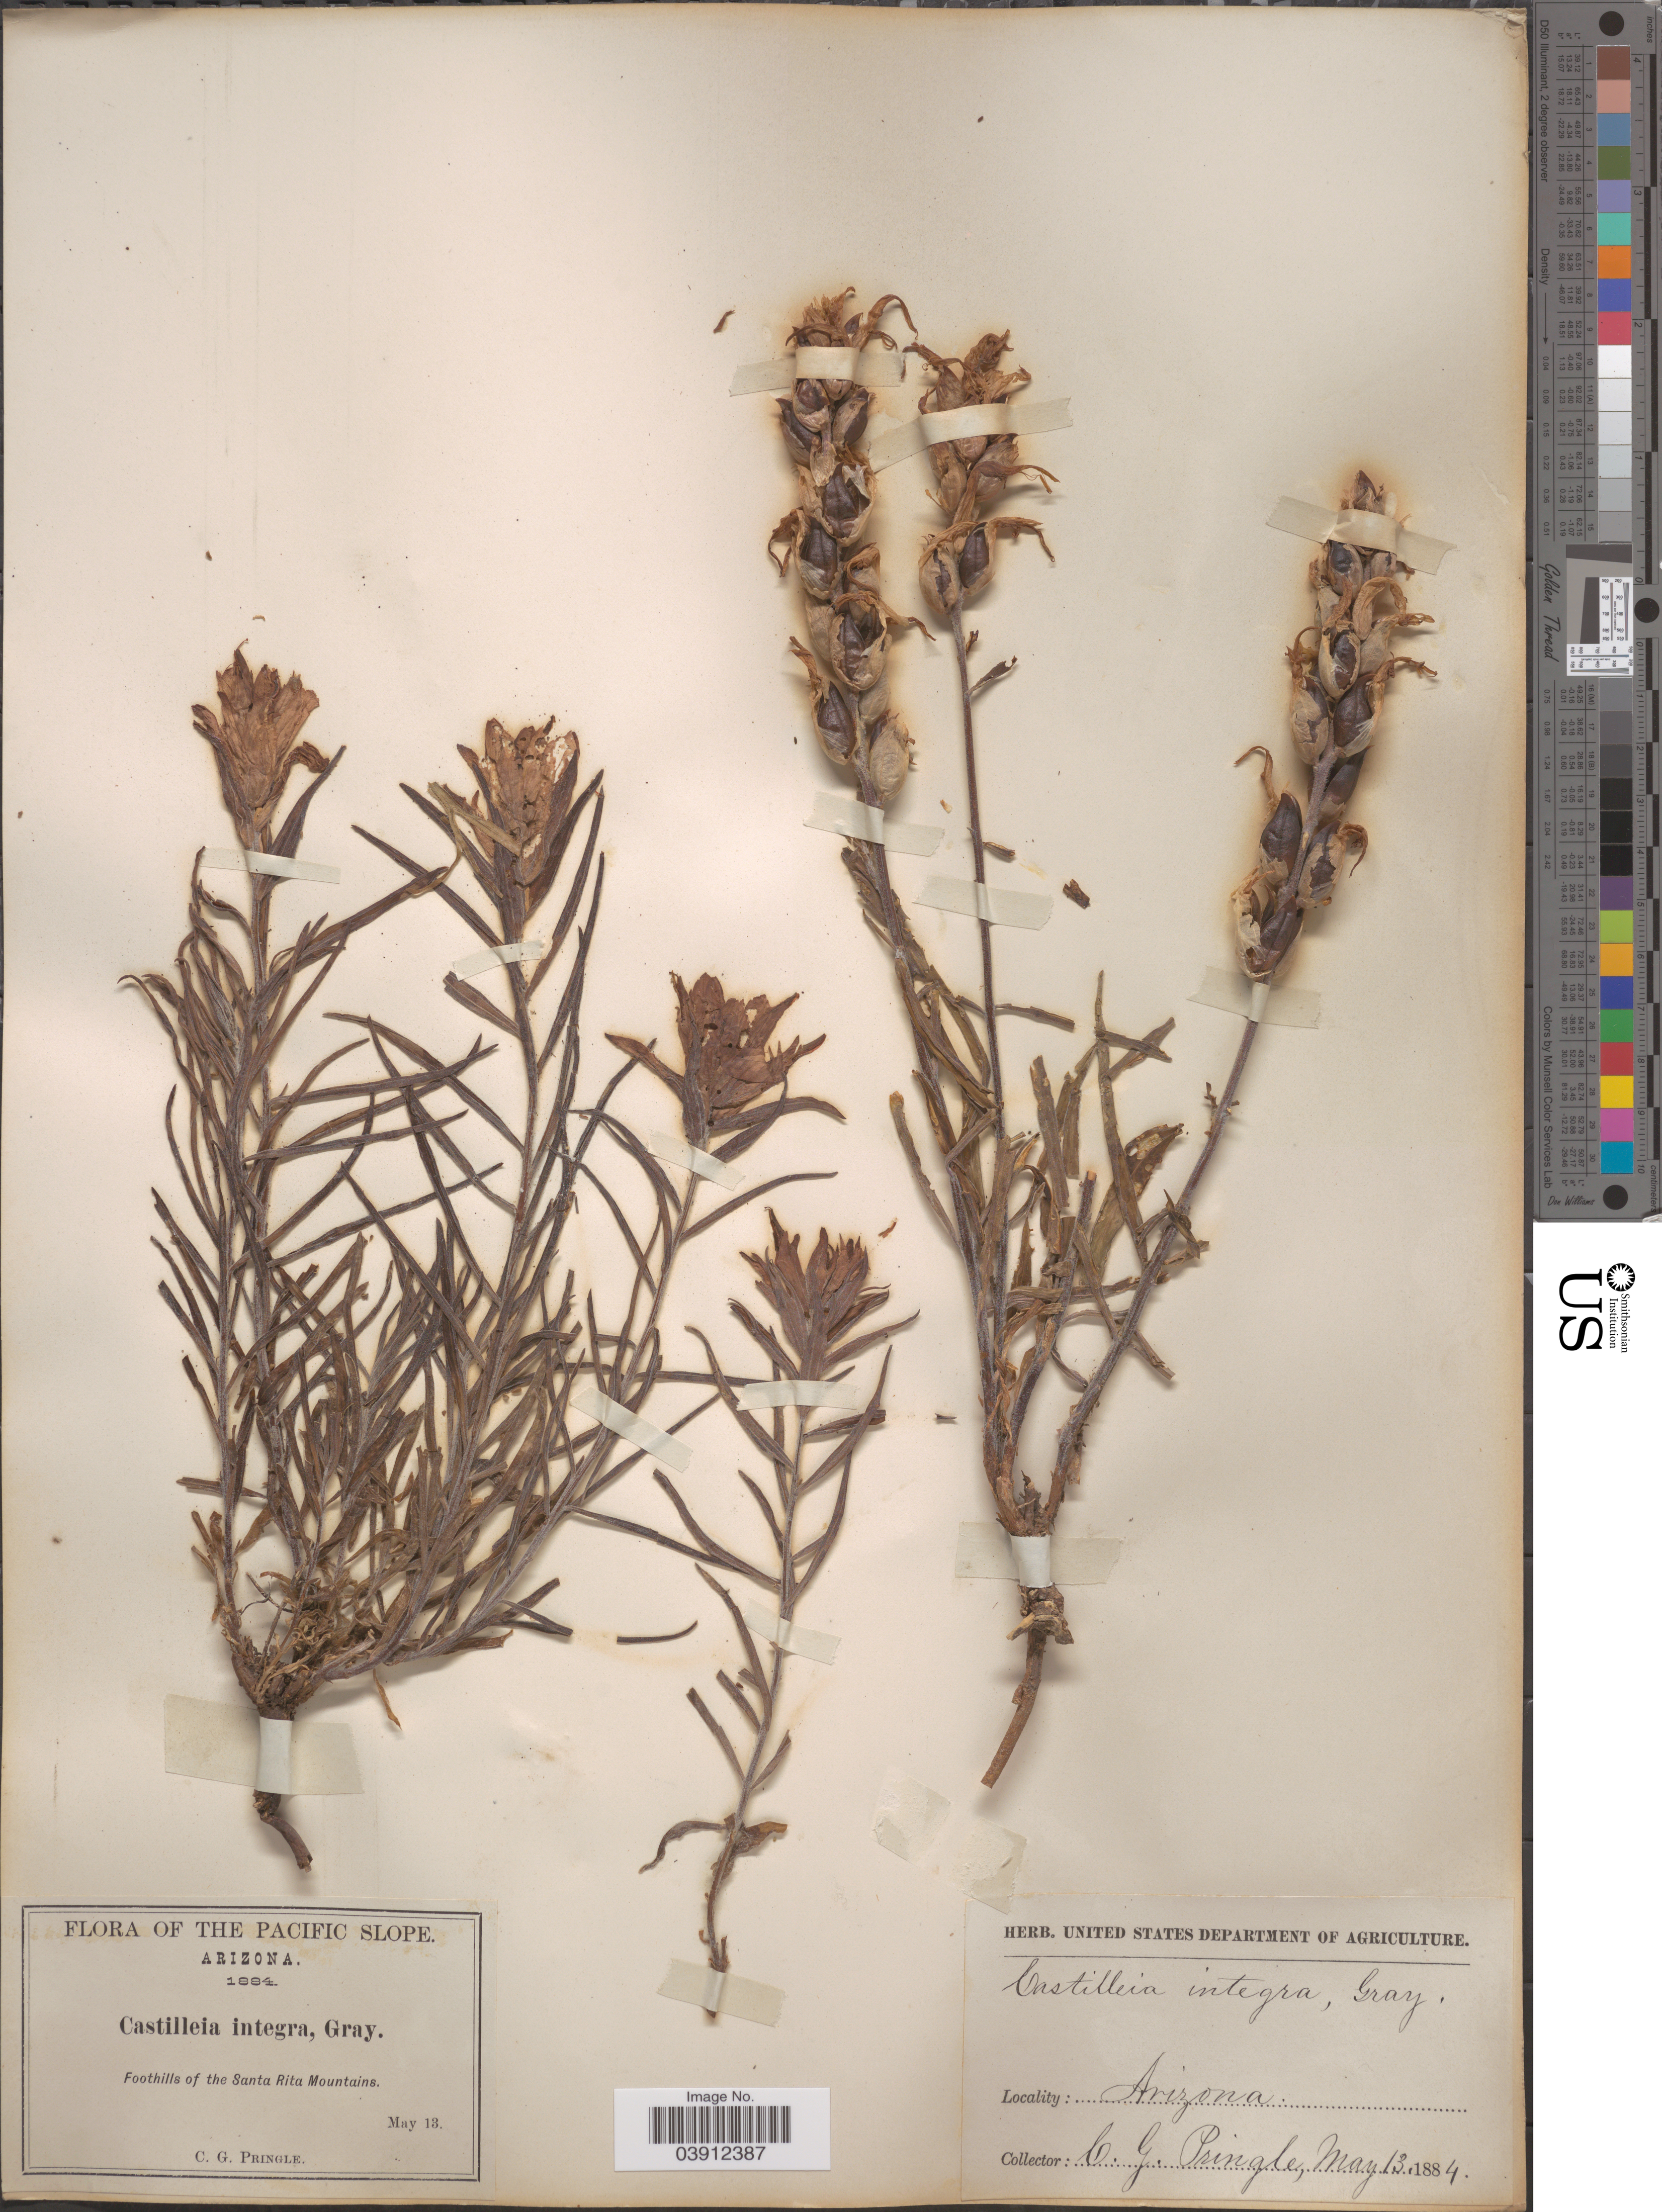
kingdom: Plantae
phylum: Tracheophyta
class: Magnoliopsida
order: Lamiales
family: Orobanchaceae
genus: Castilleja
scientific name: Castilleja integra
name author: A. Gray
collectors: C. G. Pringle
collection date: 1884-05-13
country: United States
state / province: Arizona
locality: Pacific Slope. Foothills of the Santa Rita Mountains.